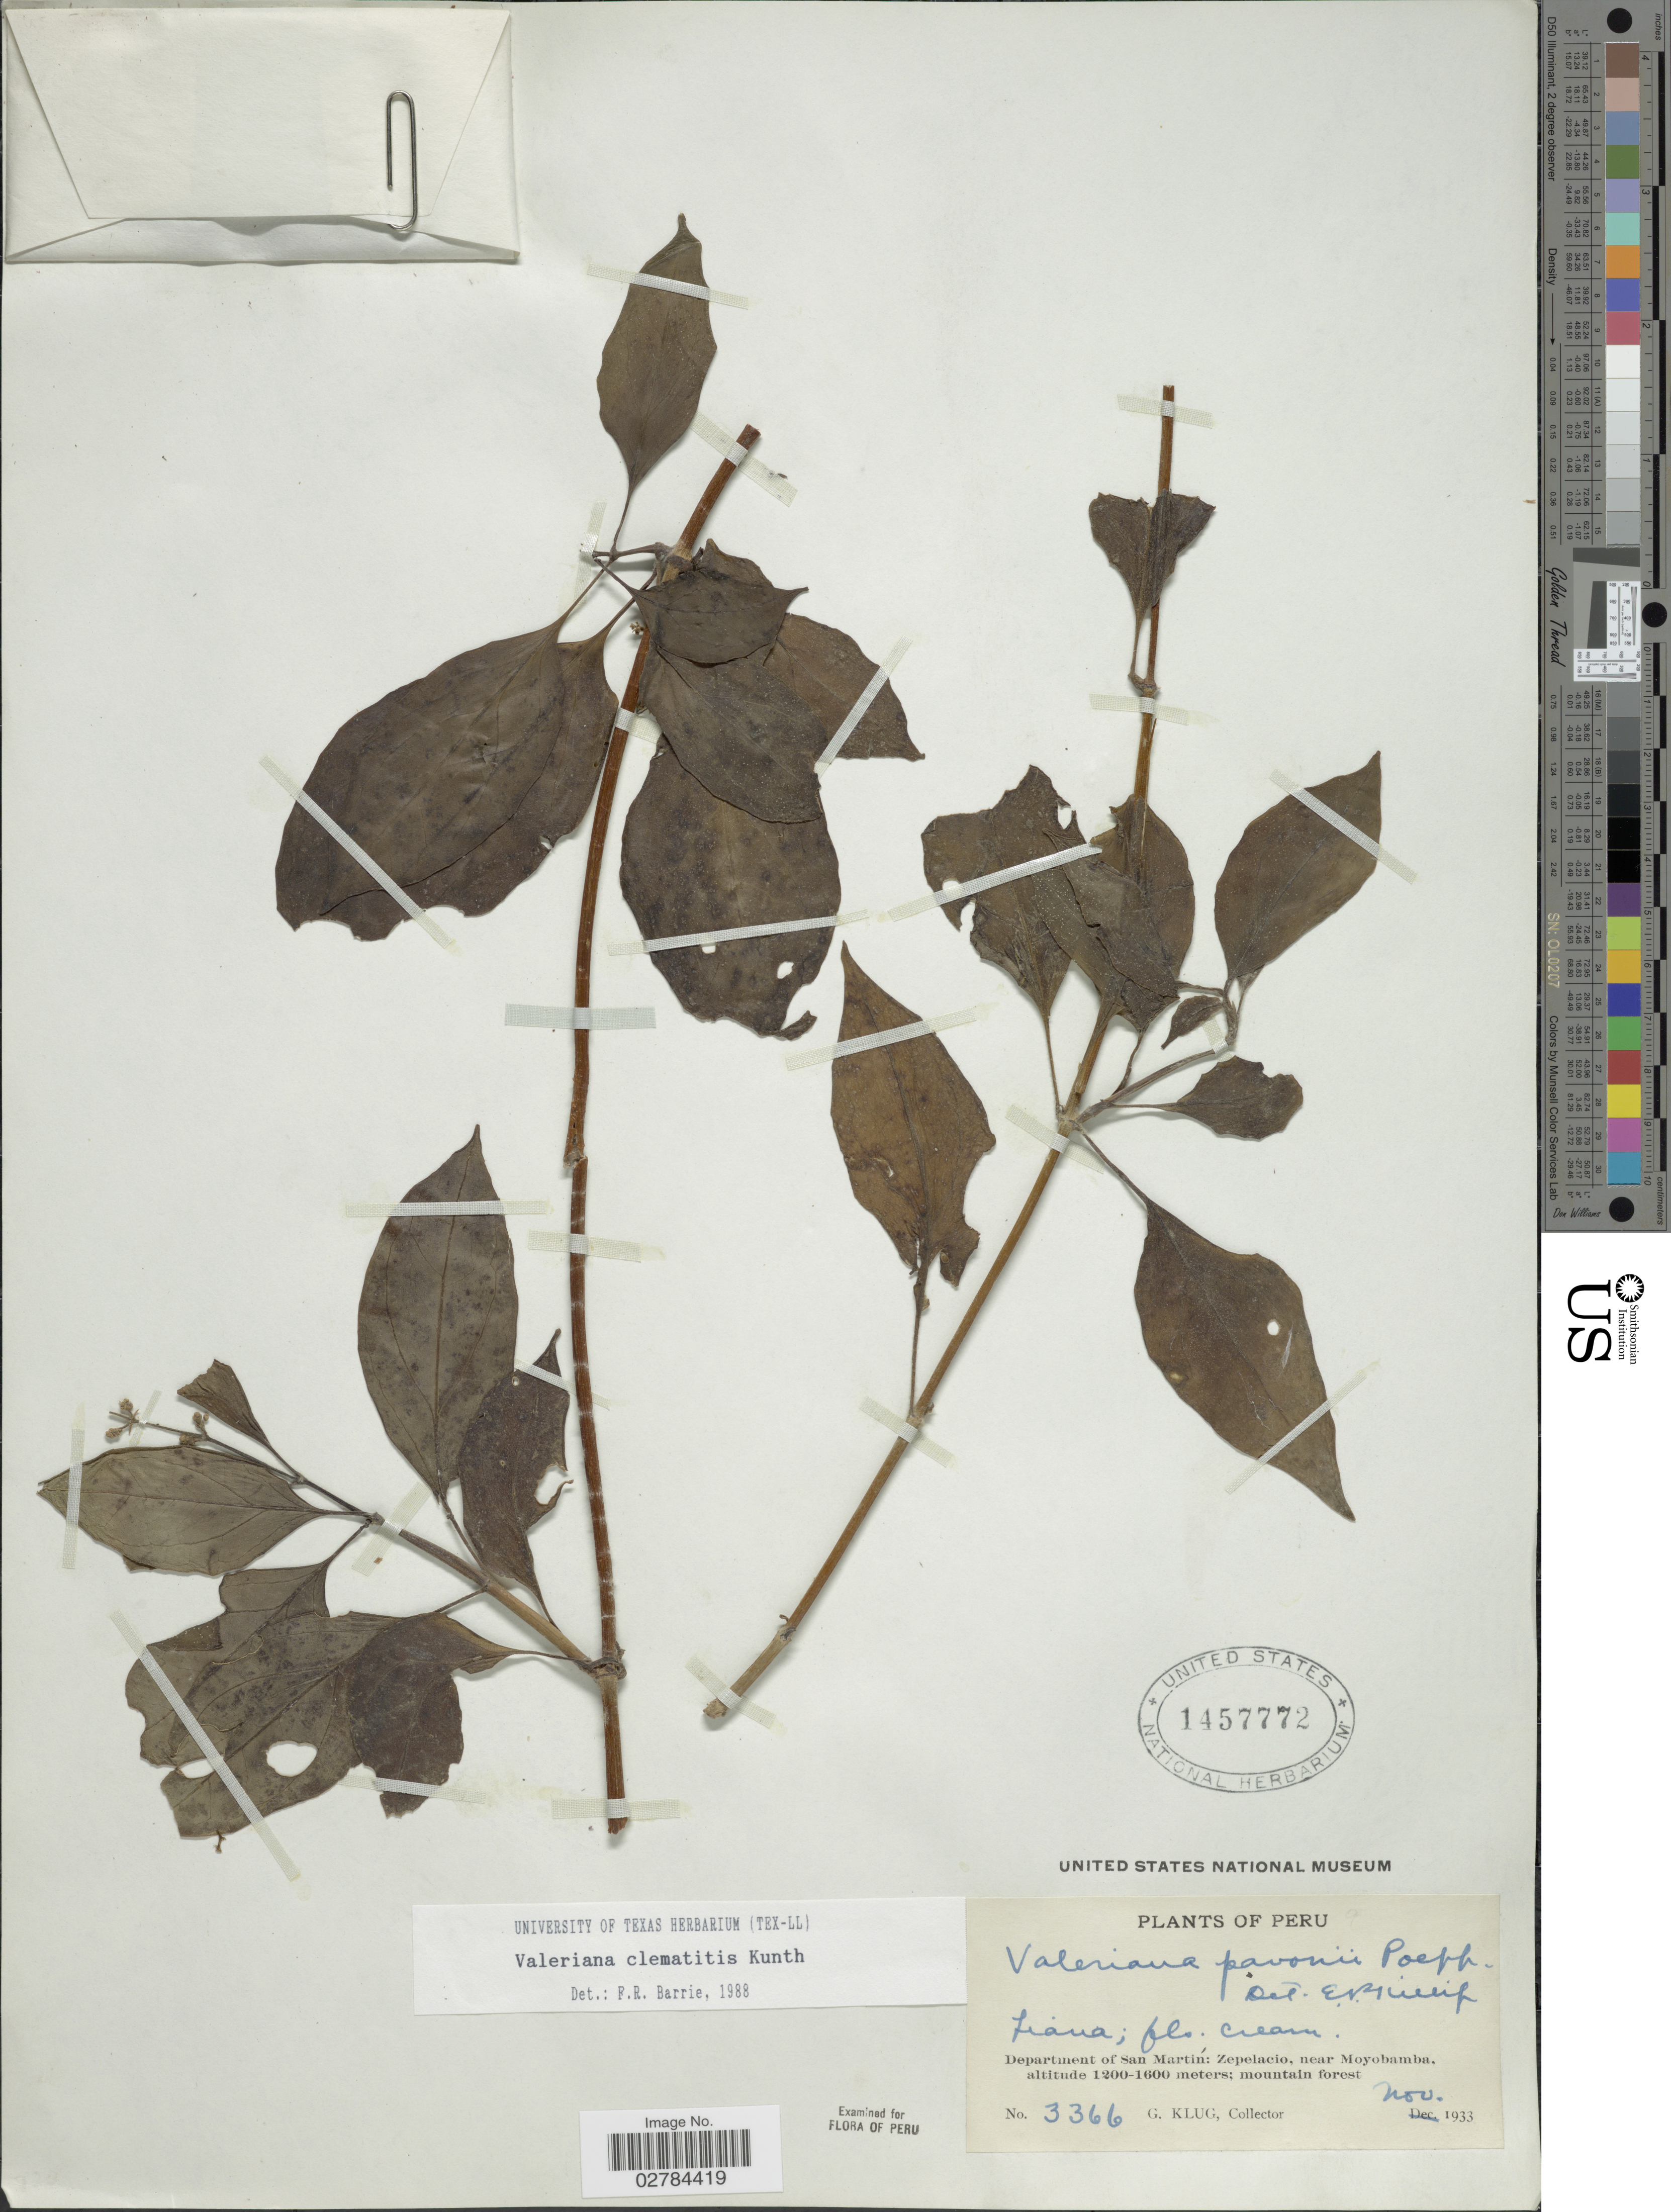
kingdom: Plantae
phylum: Tracheophyta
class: Magnoliopsida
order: Dipsacales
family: Caprifoliaceae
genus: Valeriana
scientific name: Valeriana clematitis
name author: Kunth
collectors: G. Klug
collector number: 3366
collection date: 1933-11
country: Peru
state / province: San Martín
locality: Department of San Martín: Zepelacio, near Moyobamba.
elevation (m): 1200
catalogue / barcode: US 1457772